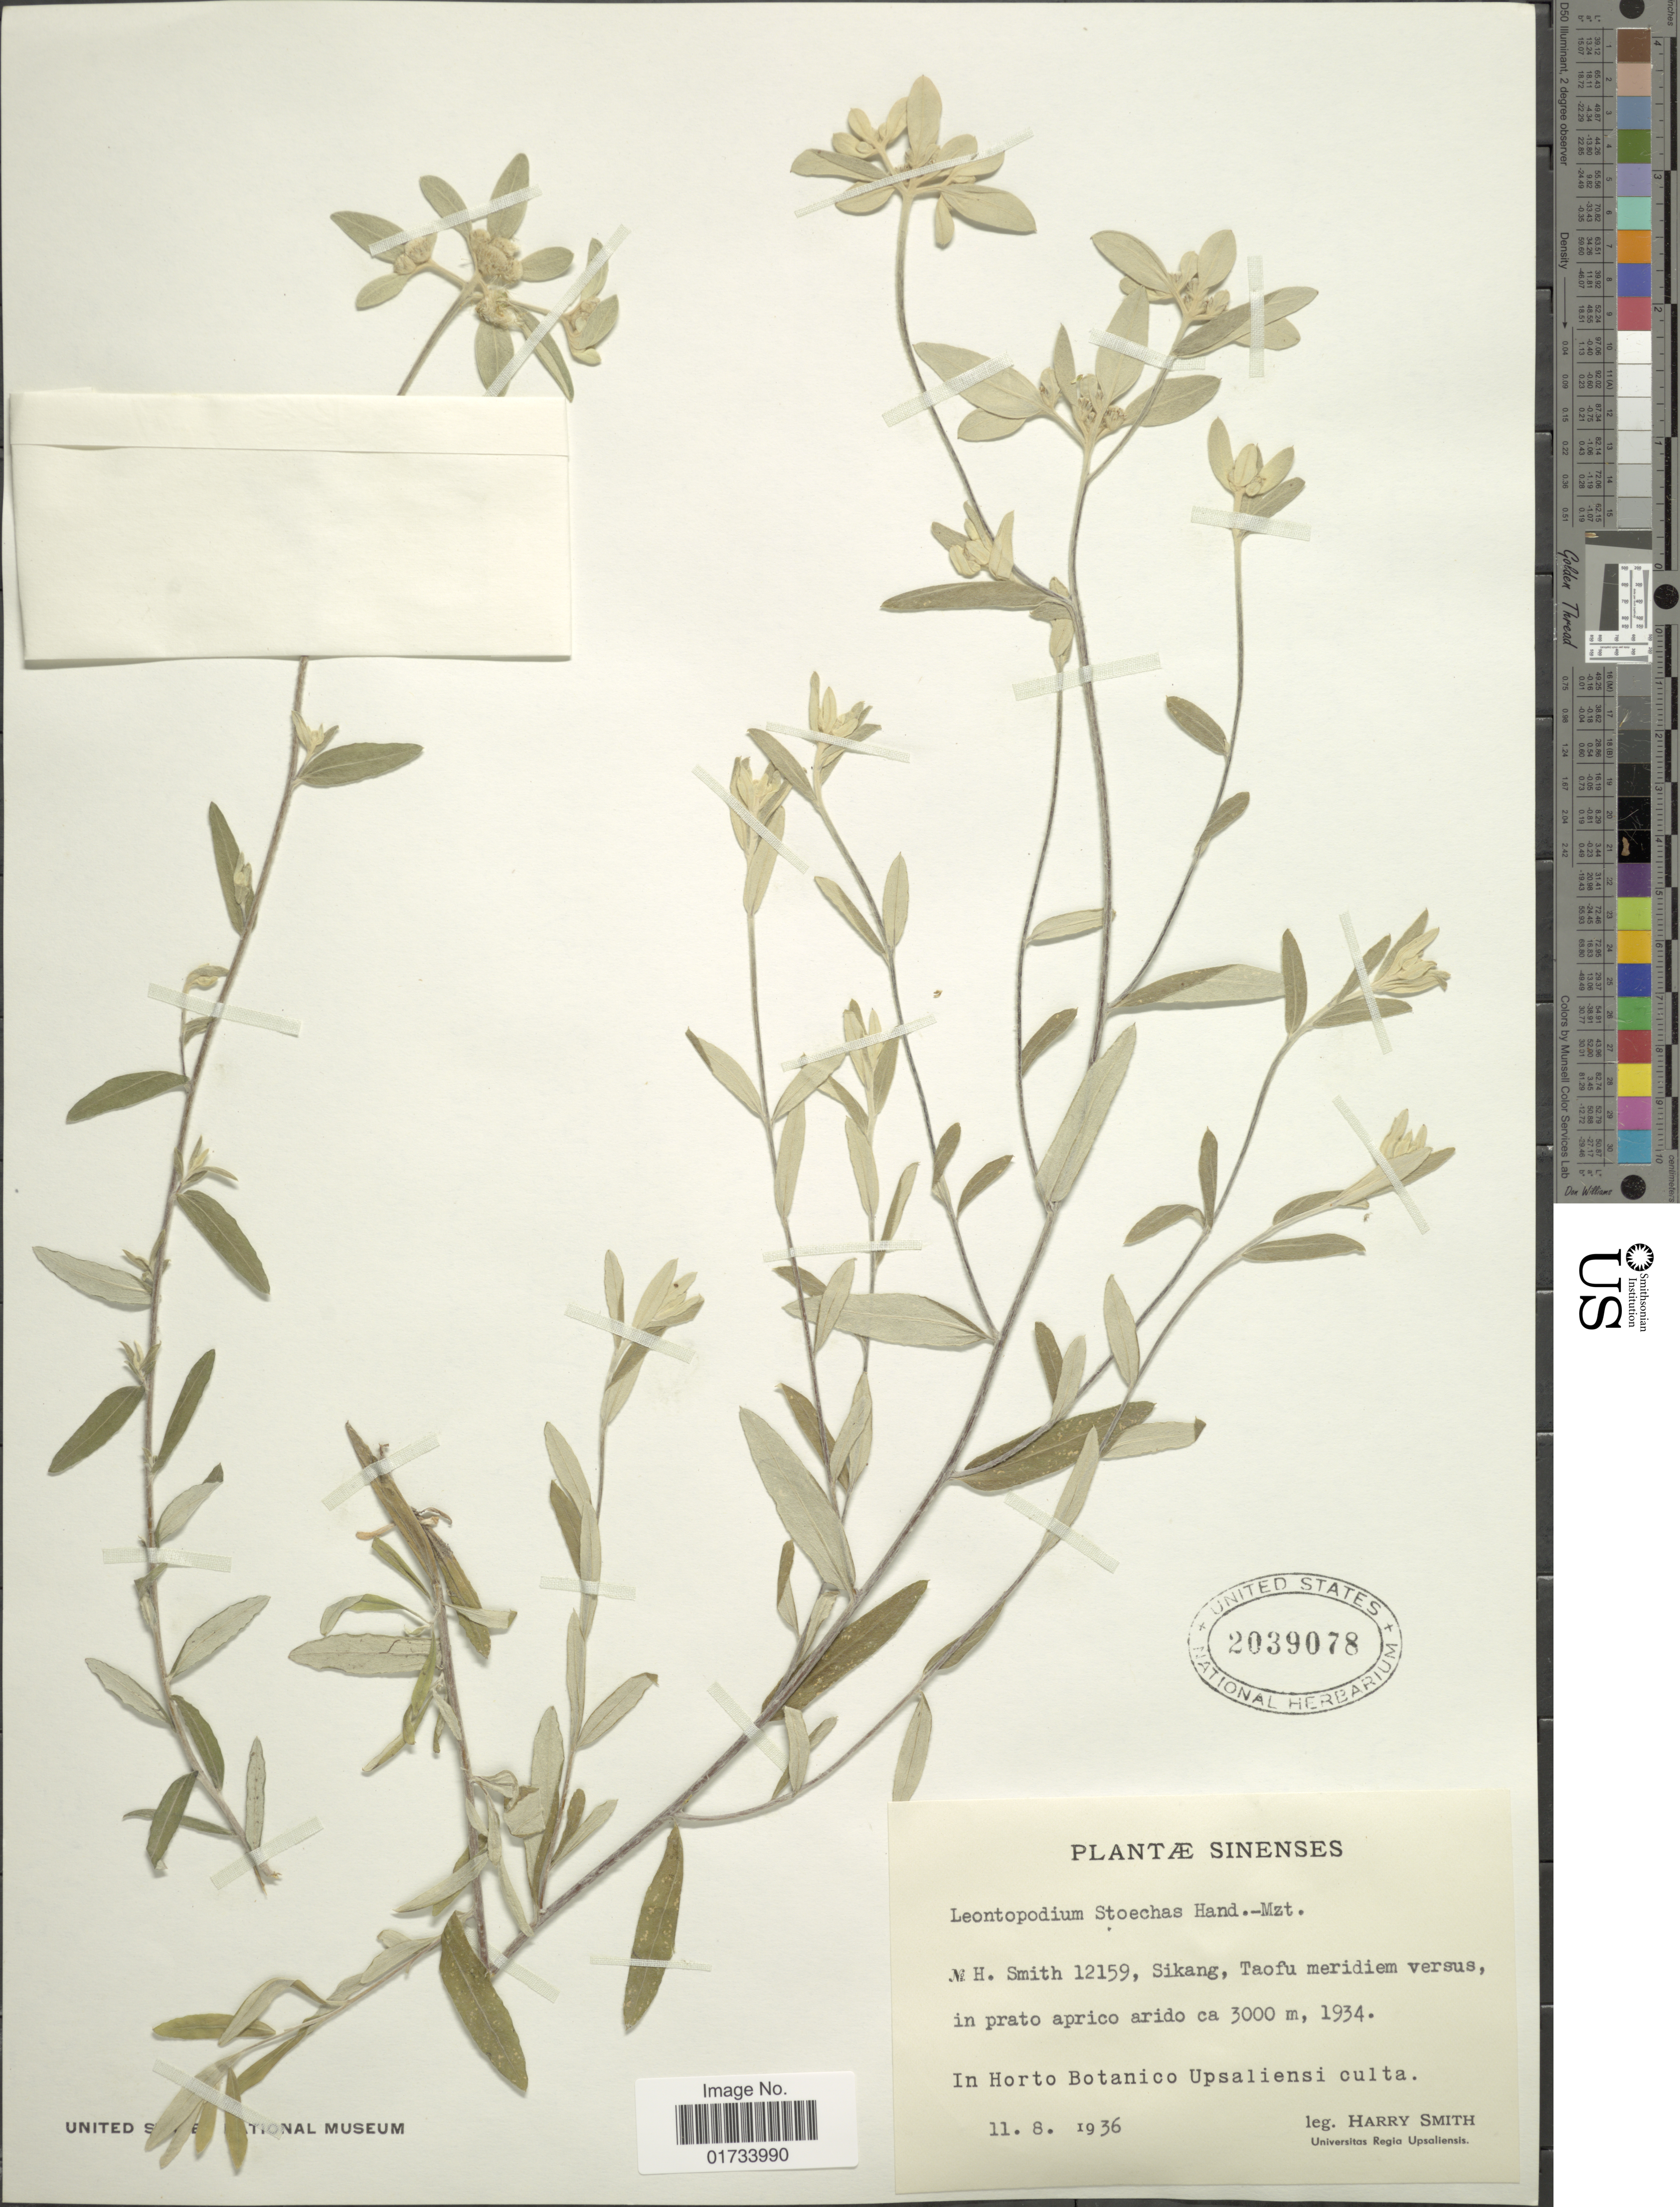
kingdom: Plantae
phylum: Tracheophyta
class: Magnoliopsida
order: Asterales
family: Asteraceae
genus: Leontopodium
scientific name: Leontopodium stoechas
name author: Hand.-Mazz.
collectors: H. Smith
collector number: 12159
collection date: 1936-08-11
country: China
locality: In Horto Botanico Upsaliensi culta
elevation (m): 3000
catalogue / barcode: US 2039078